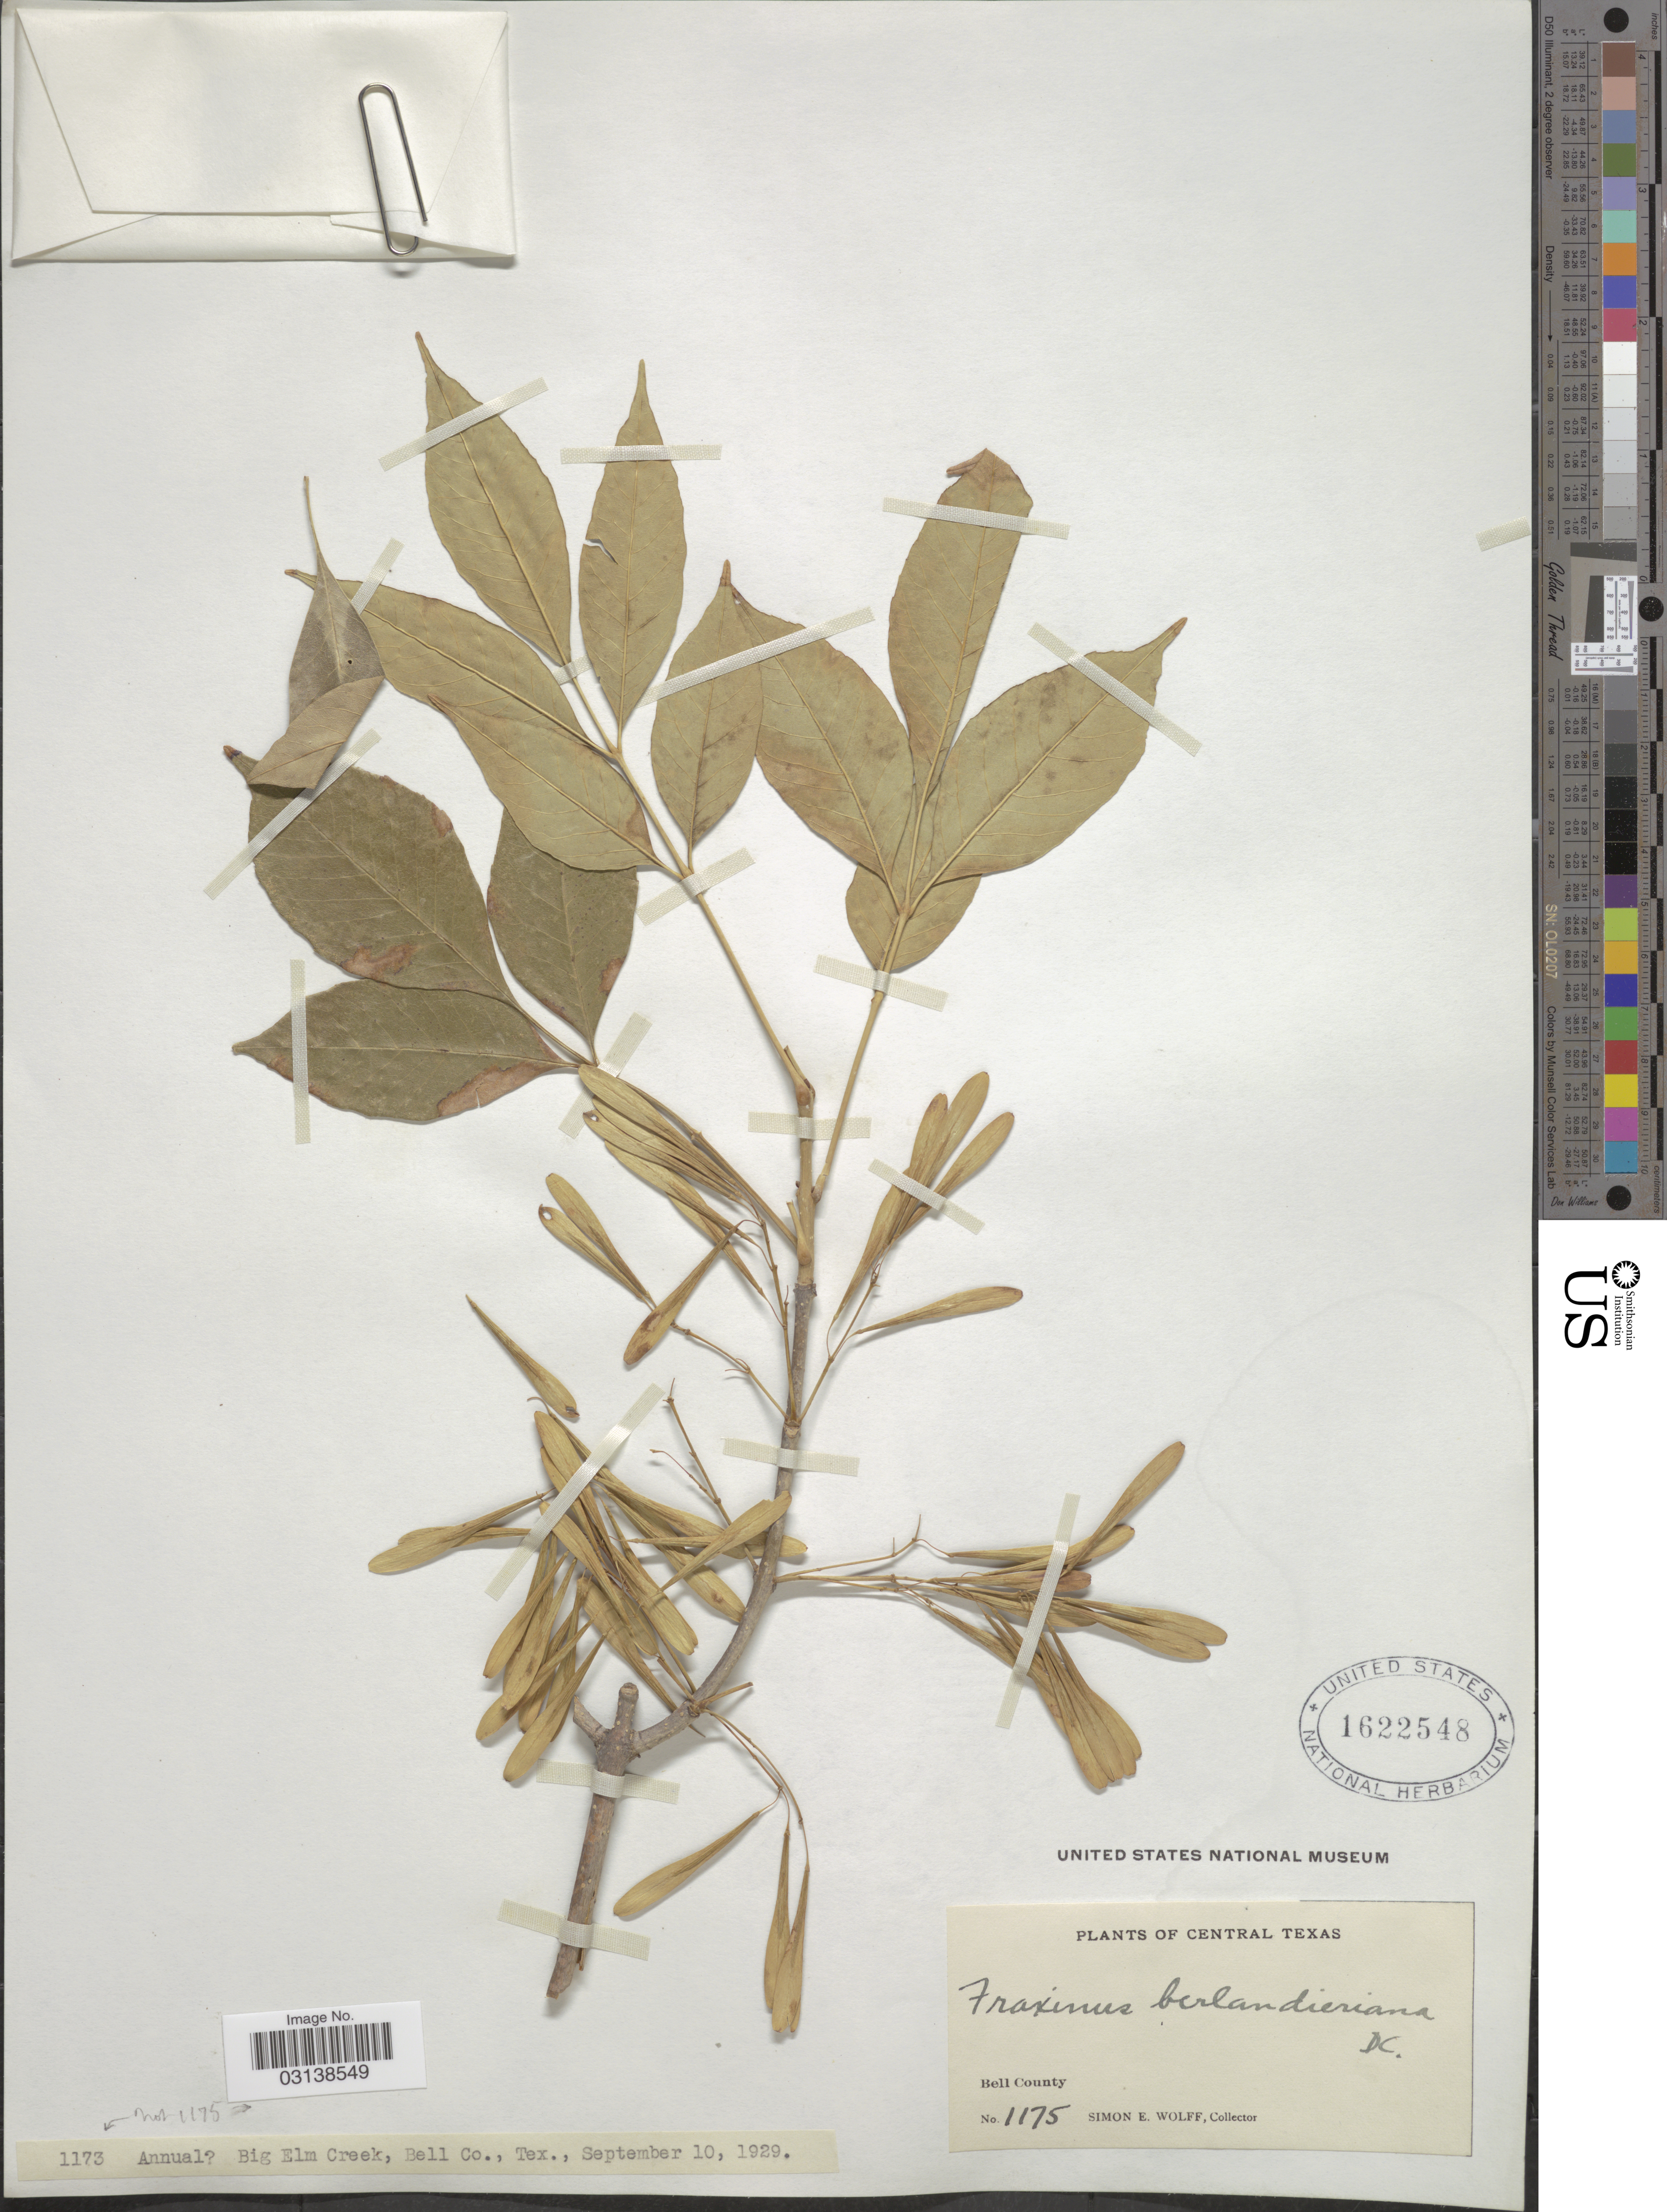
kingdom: Plantae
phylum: Tracheophyta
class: Magnoliopsida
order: Lamiales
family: Oleaceae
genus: Fraxinus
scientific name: Fraxinus berlandieriana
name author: A. DC.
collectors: S. E. Wolff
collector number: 1175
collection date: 1929-09-10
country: United States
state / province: Texas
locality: Central Texas, Big Elm Creek, Bell County.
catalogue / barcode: US 1622548